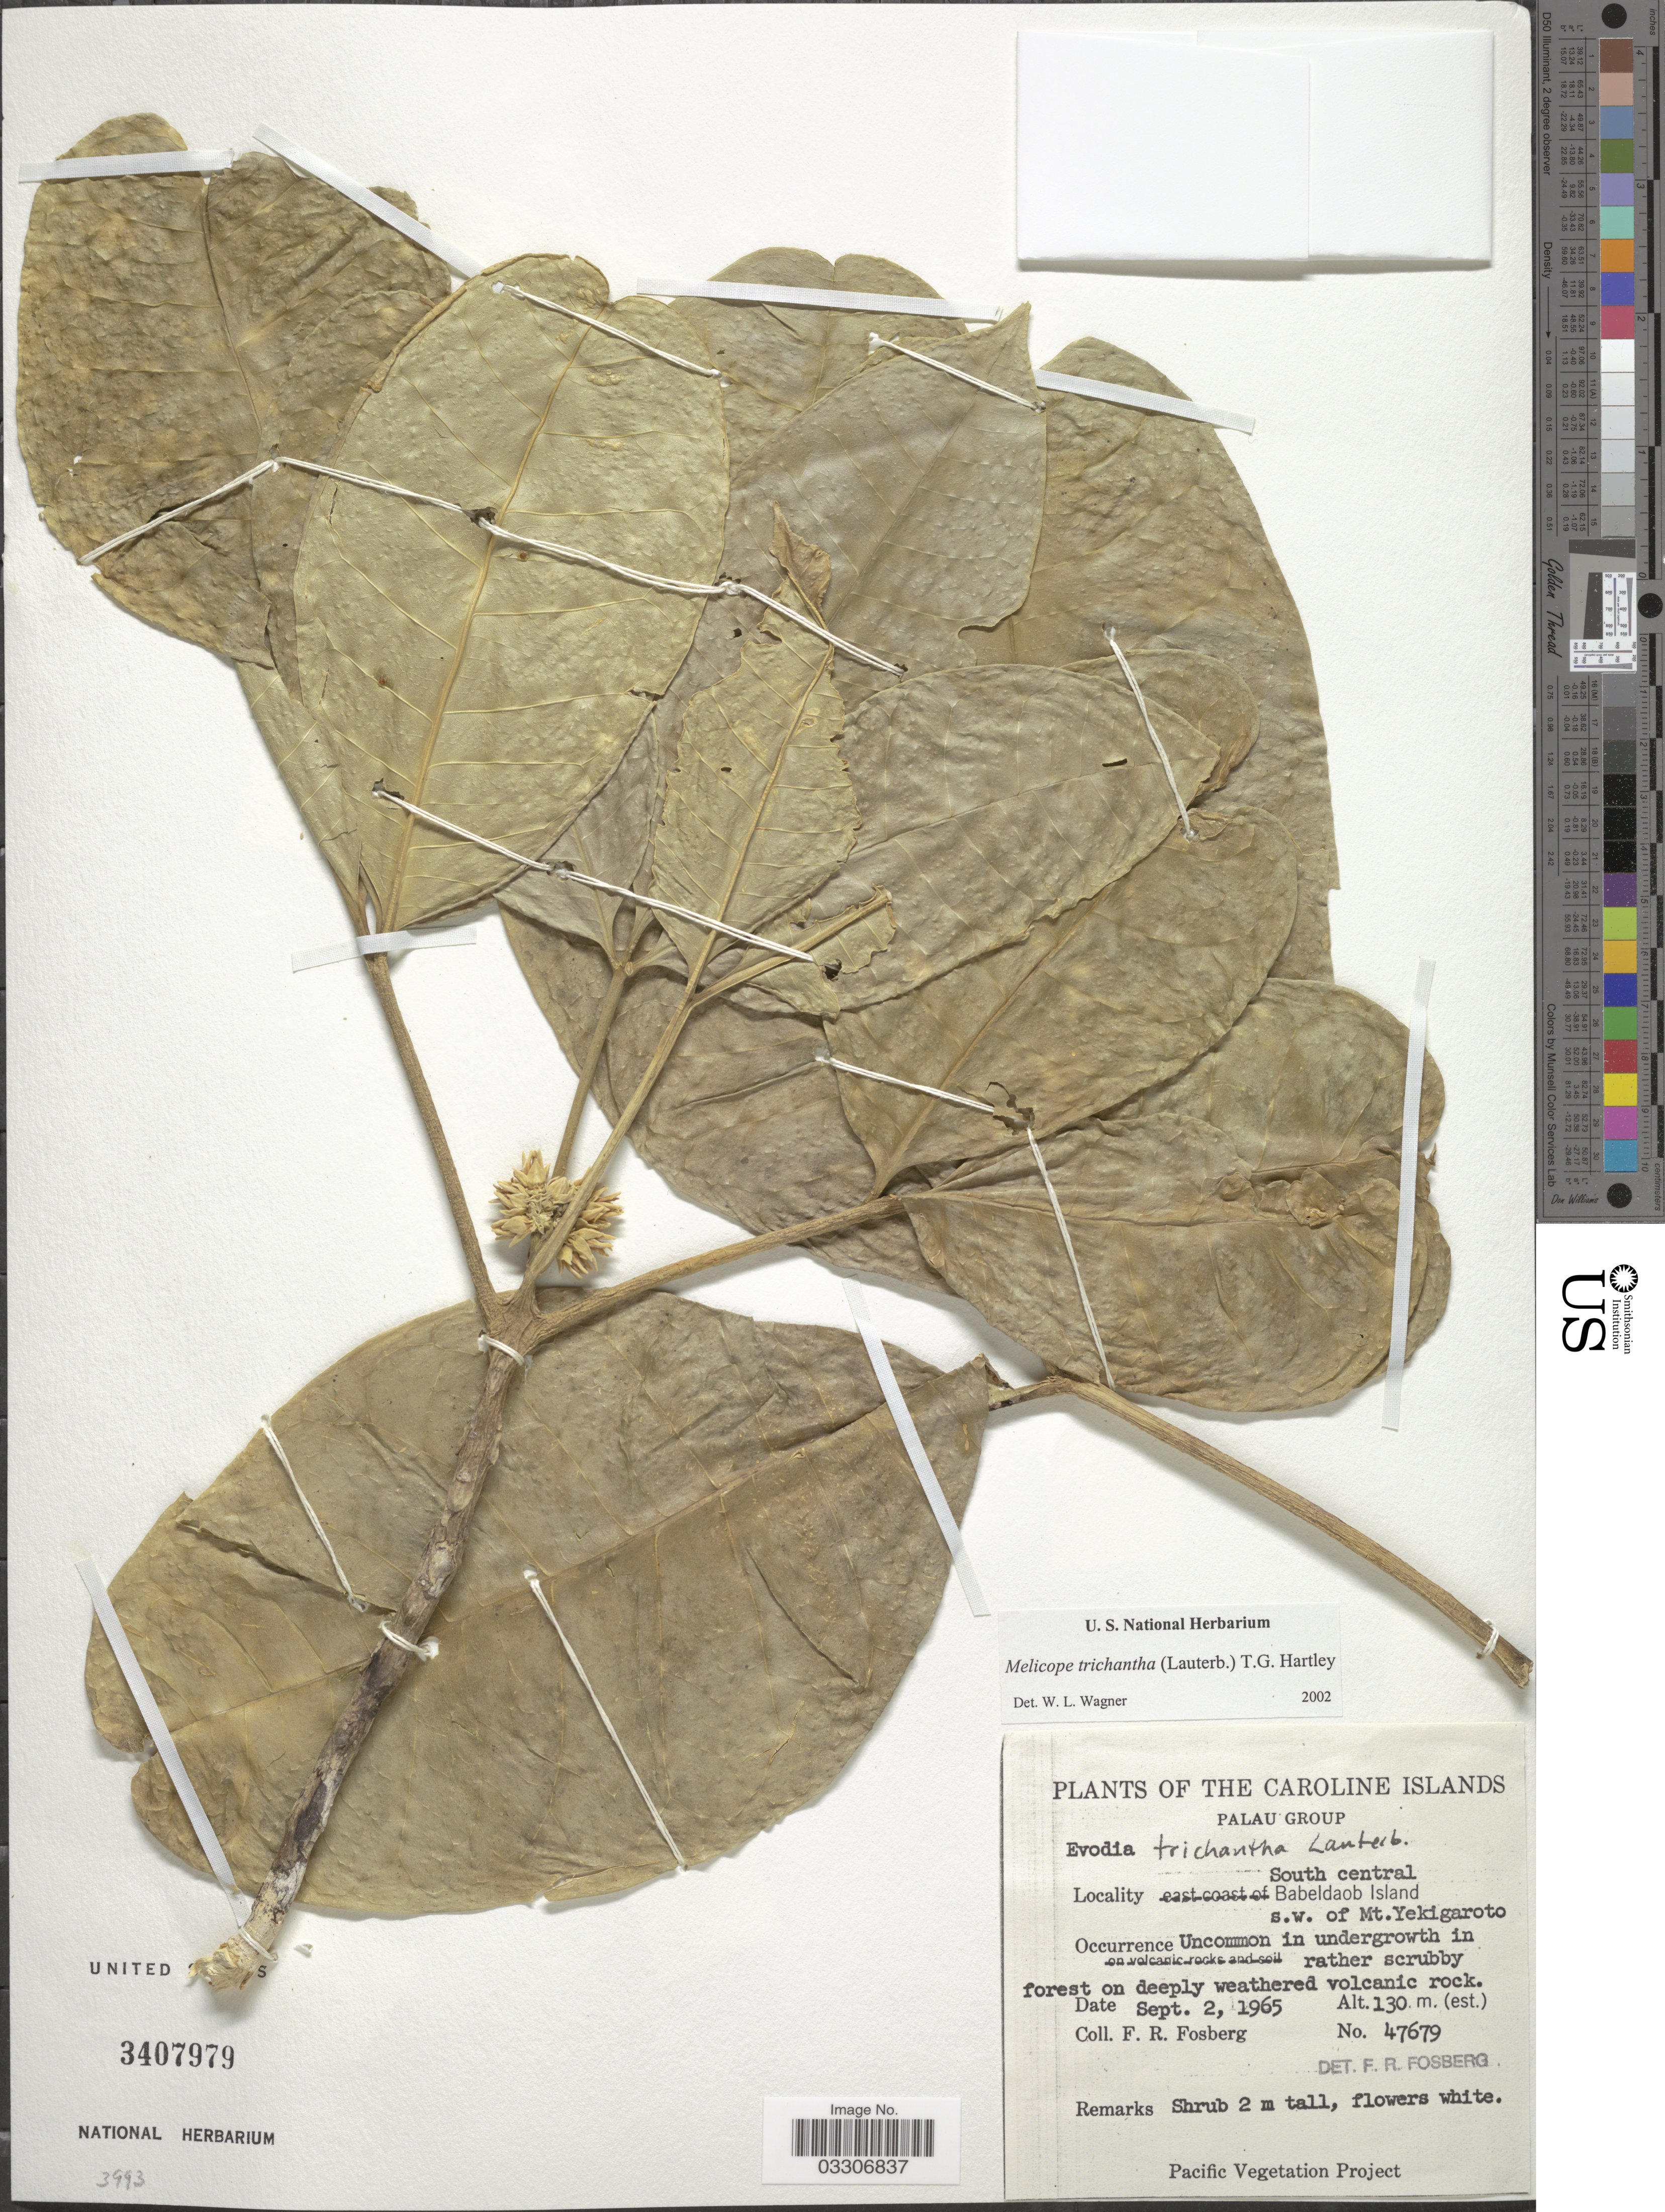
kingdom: Plantae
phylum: Tracheophyta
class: Magnoliopsida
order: Sapindales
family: Rutaceae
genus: Melicope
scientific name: Melicope trichantha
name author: (Lauterb.) T.G. Hartley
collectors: F. R. Fosberg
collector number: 47679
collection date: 1965-09-02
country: Palau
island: Babeldaob [Babelthuap]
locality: The Caroline Islands. Palau Group. South central Babeldaob Island, s.w. of Mt. Yekigaroto.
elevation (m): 130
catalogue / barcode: US 3407979